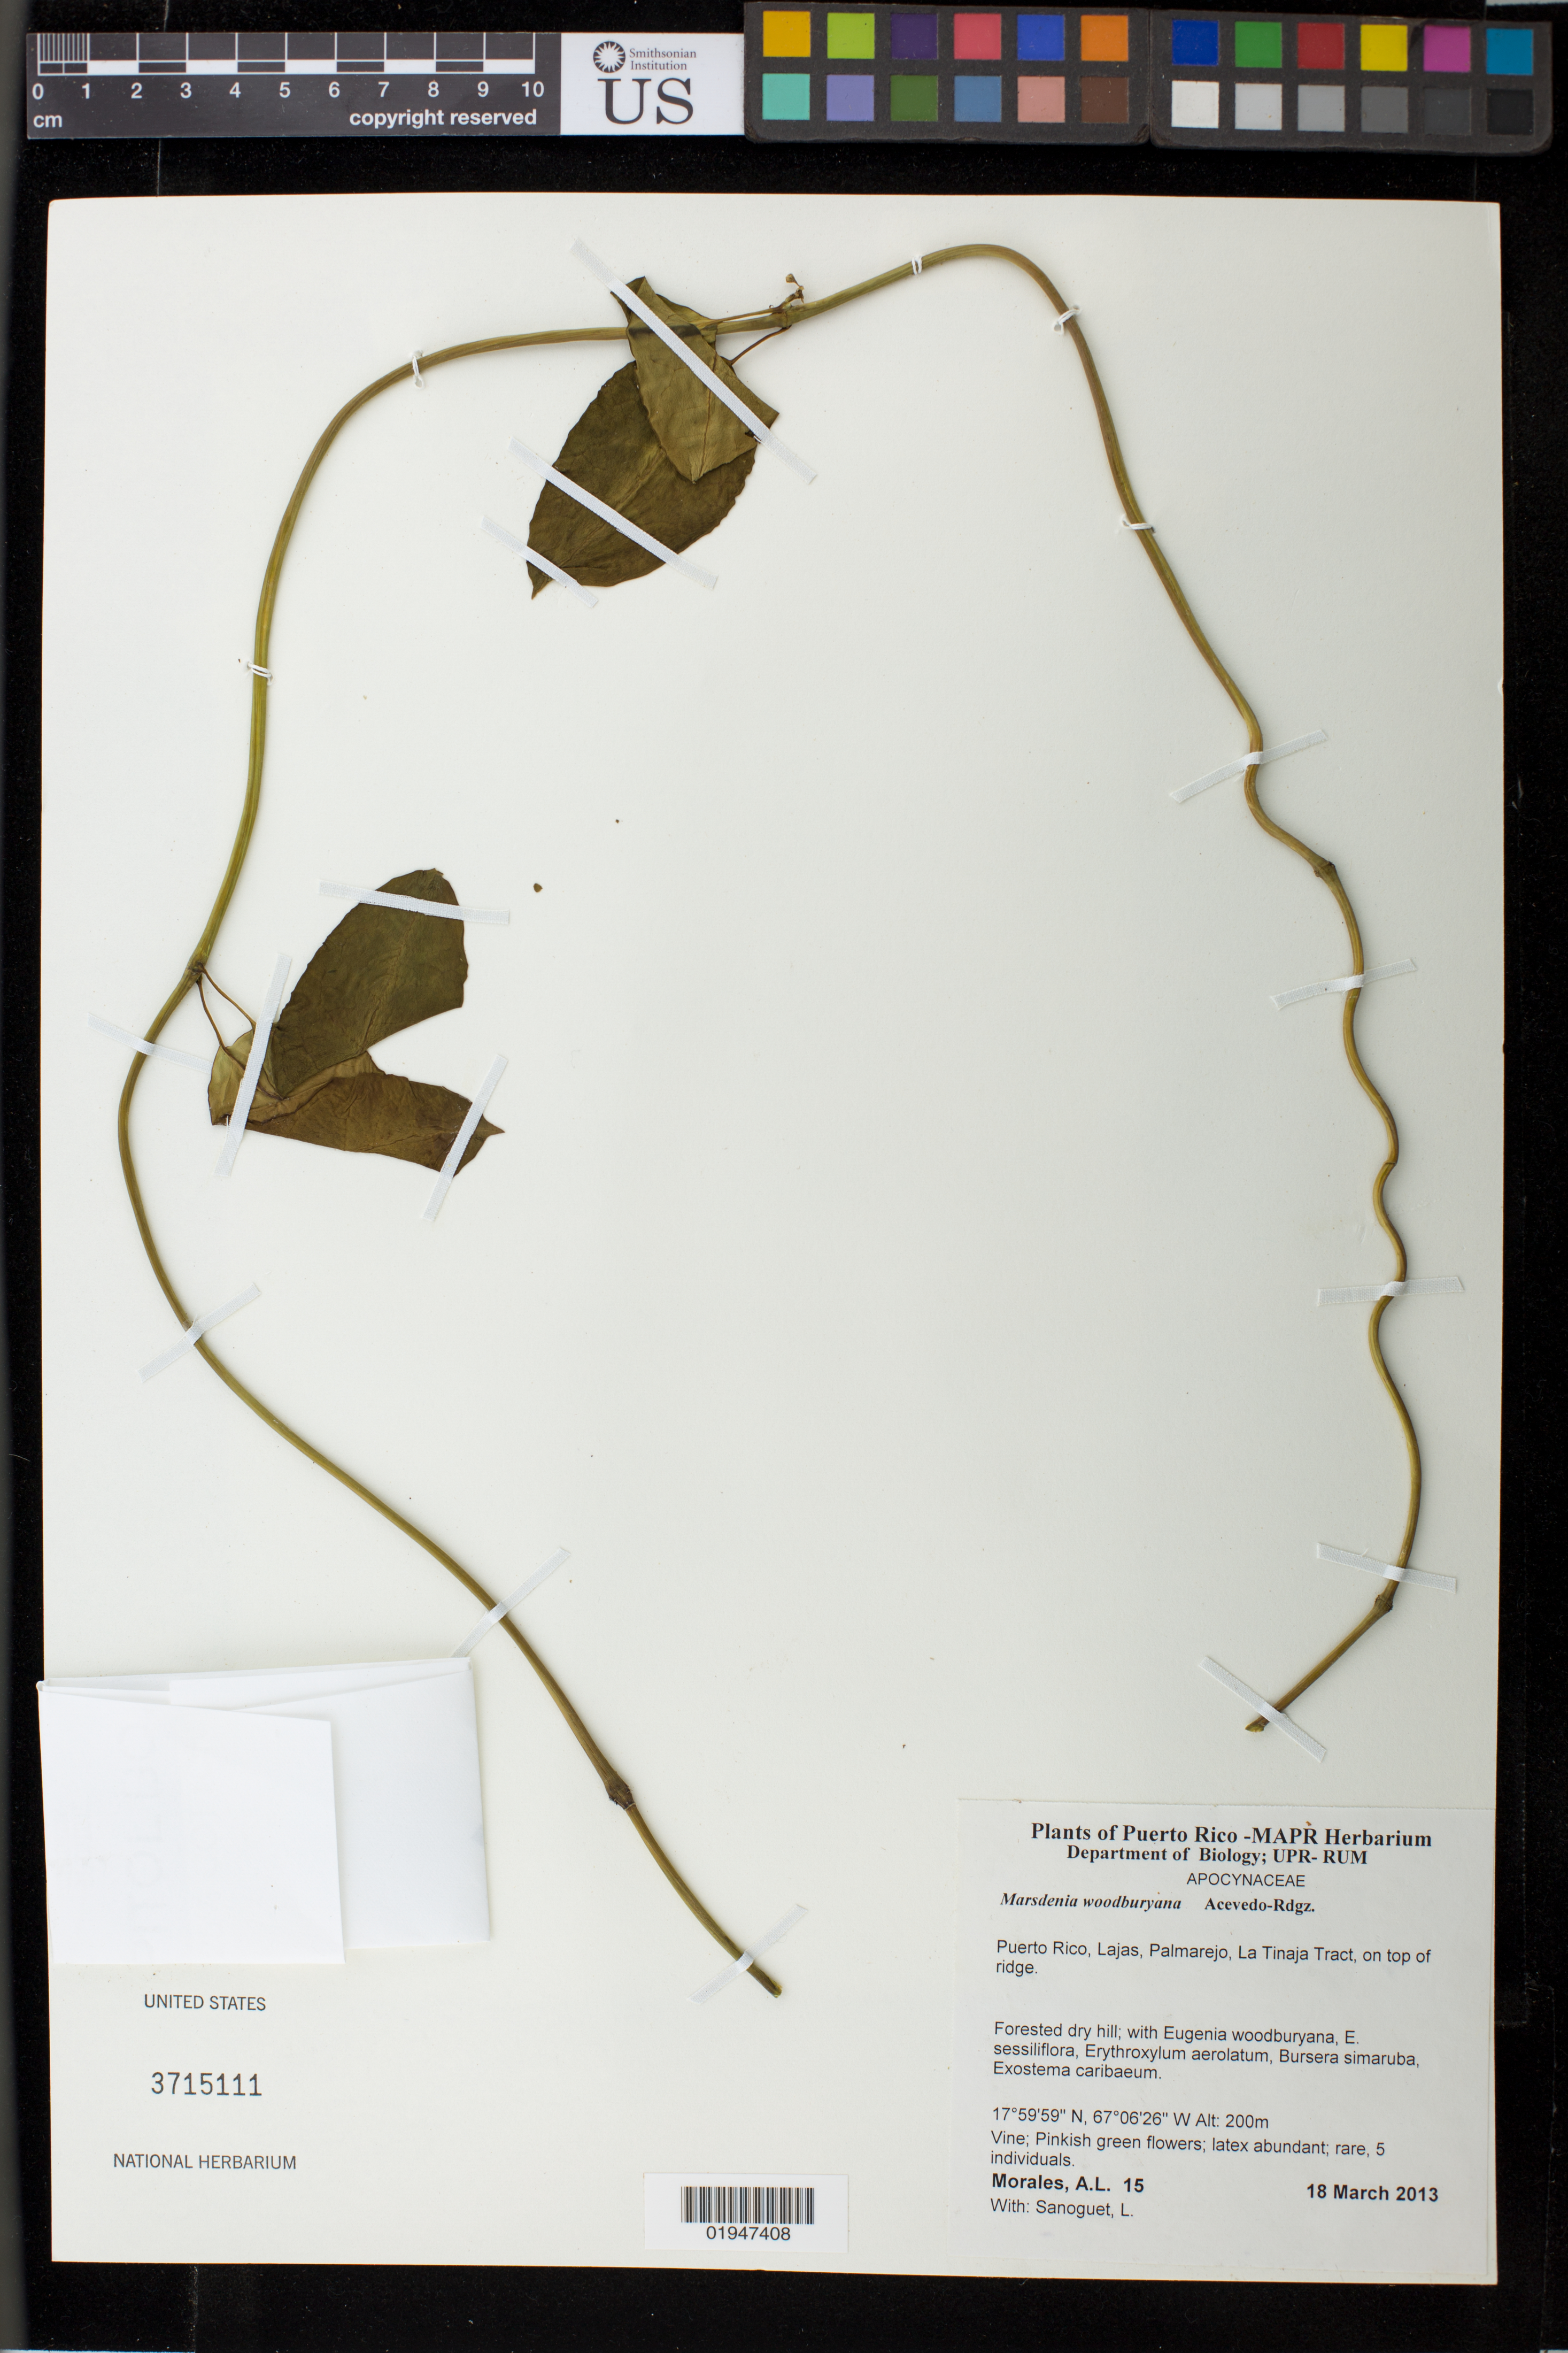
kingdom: Plantae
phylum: Tracheophyta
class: Magnoliopsida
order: Gentianales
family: Apocynaceae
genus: Marsdenia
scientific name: Marsdenia woodburyana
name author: Acev.-Rodr.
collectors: A. Morales & L. Sanoguet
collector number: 15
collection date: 2013-03-18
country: Puerto Rico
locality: Lajas, Palmarejo; La Tinaja Tract, on top or ridge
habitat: Forested dry hill; with Eugenia woodburyana, E. sessiliflora, Erythroxylum aerolatum, Bursera simaruba, Exostema caribaeum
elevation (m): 200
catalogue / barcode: US 3715111